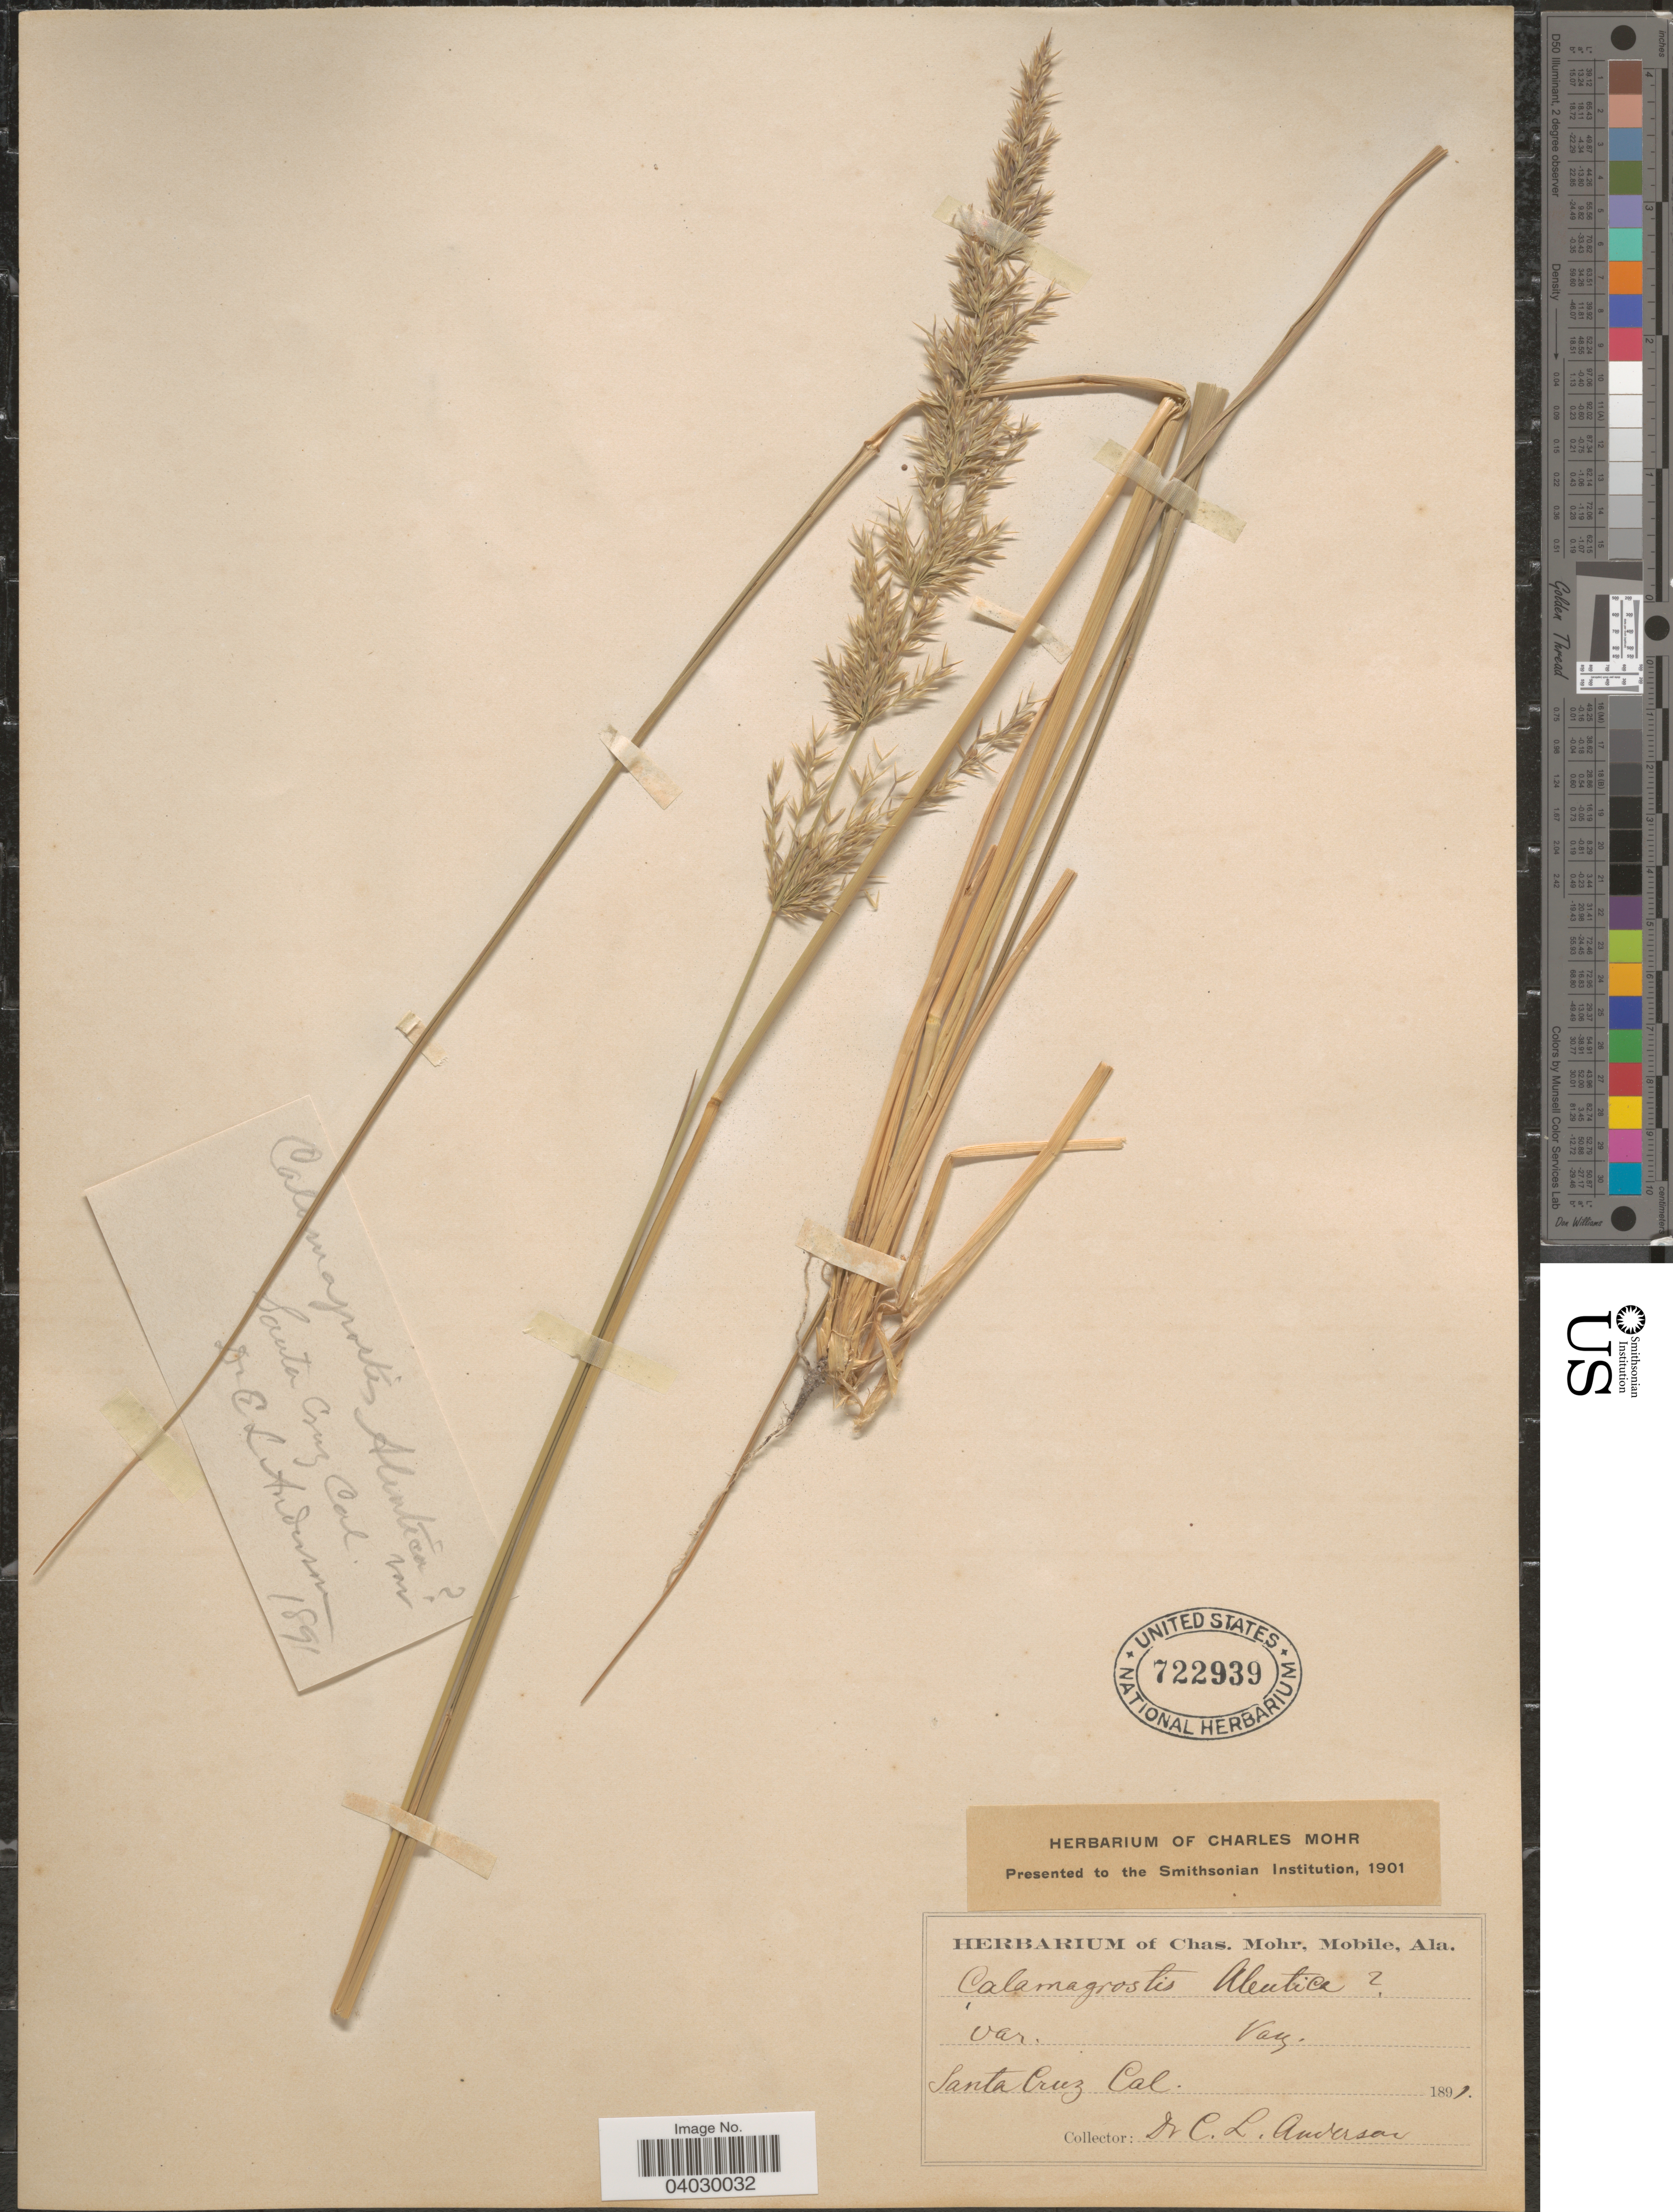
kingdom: Plantae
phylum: Tracheophyta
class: Liliopsida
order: Poales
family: Poaceae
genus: Calamagrostis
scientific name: Calamagrostis nutkaensis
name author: (J. Presl) Steud.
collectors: C. L. Anderson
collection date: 1891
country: United States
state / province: California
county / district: Santa Cruz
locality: Santa Cruz.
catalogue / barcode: US 722939